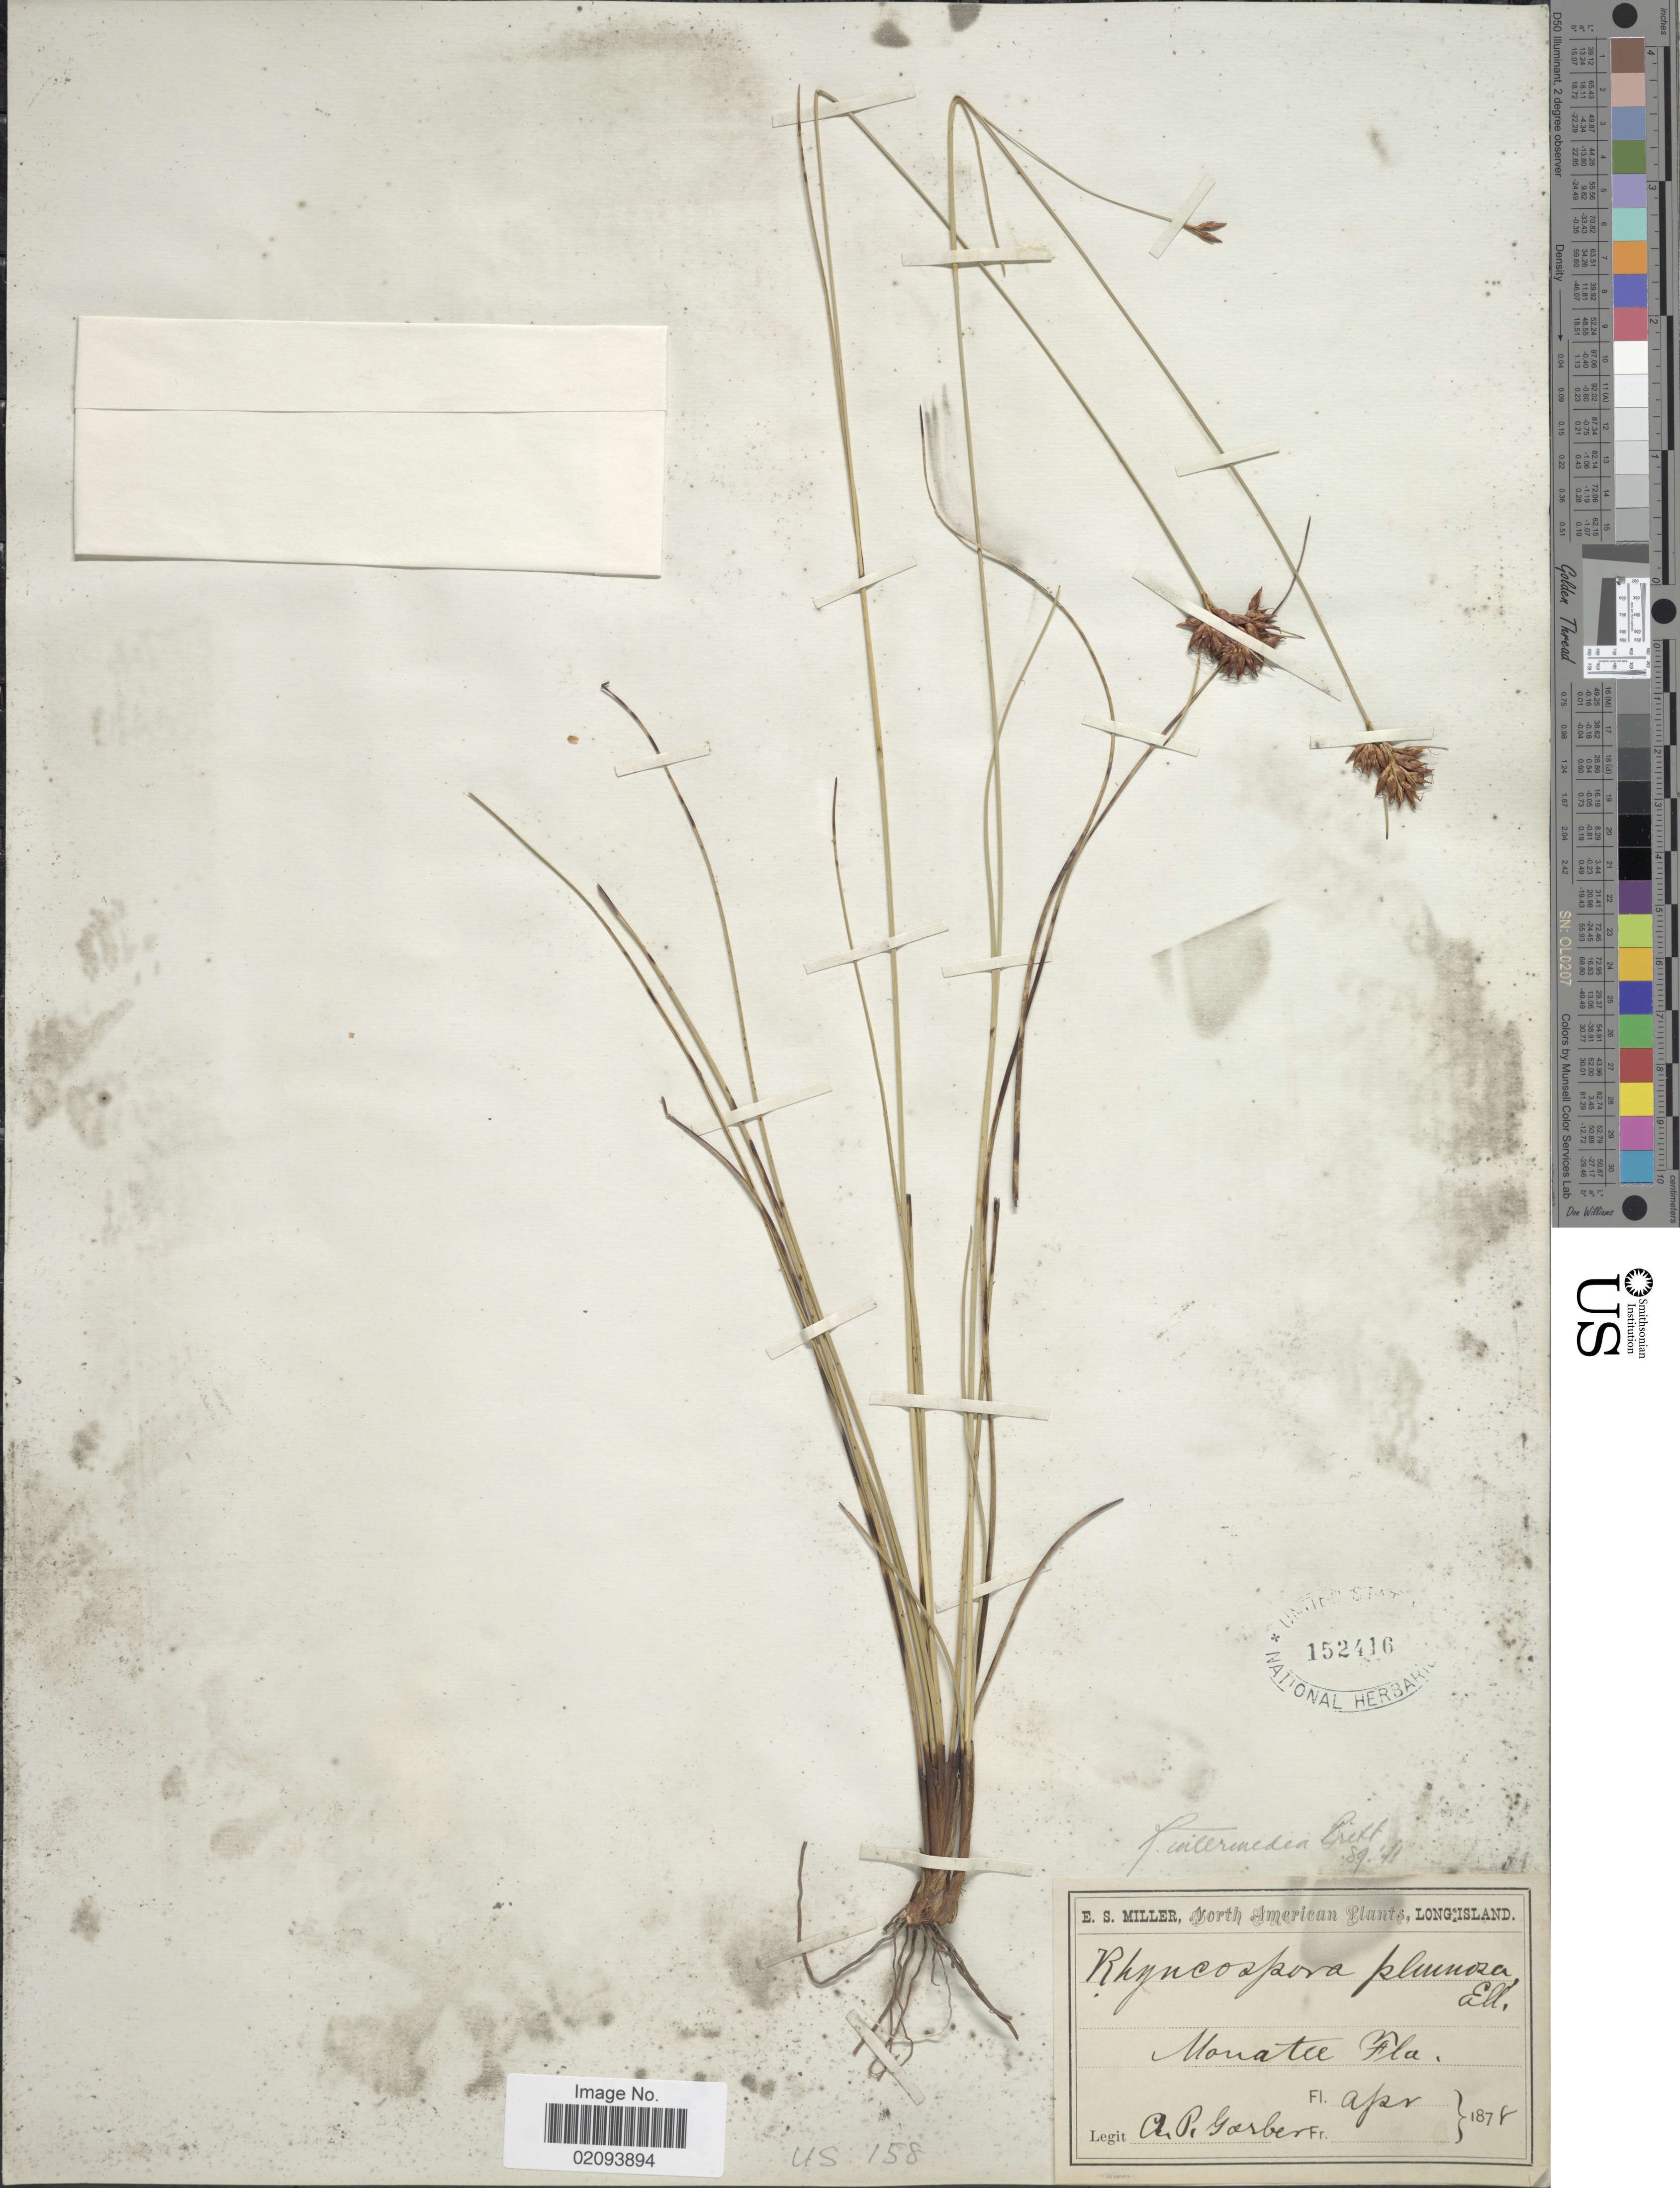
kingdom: Plantae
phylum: Tracheophyta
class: Liliopsida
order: Poales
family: Cyperaceae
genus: Rhynchospora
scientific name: Rhynchospora intermedia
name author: (Chapm.) Britton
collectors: A. P. Garber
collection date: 1878-04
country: United States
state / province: Florida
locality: Monatee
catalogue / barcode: US 152416